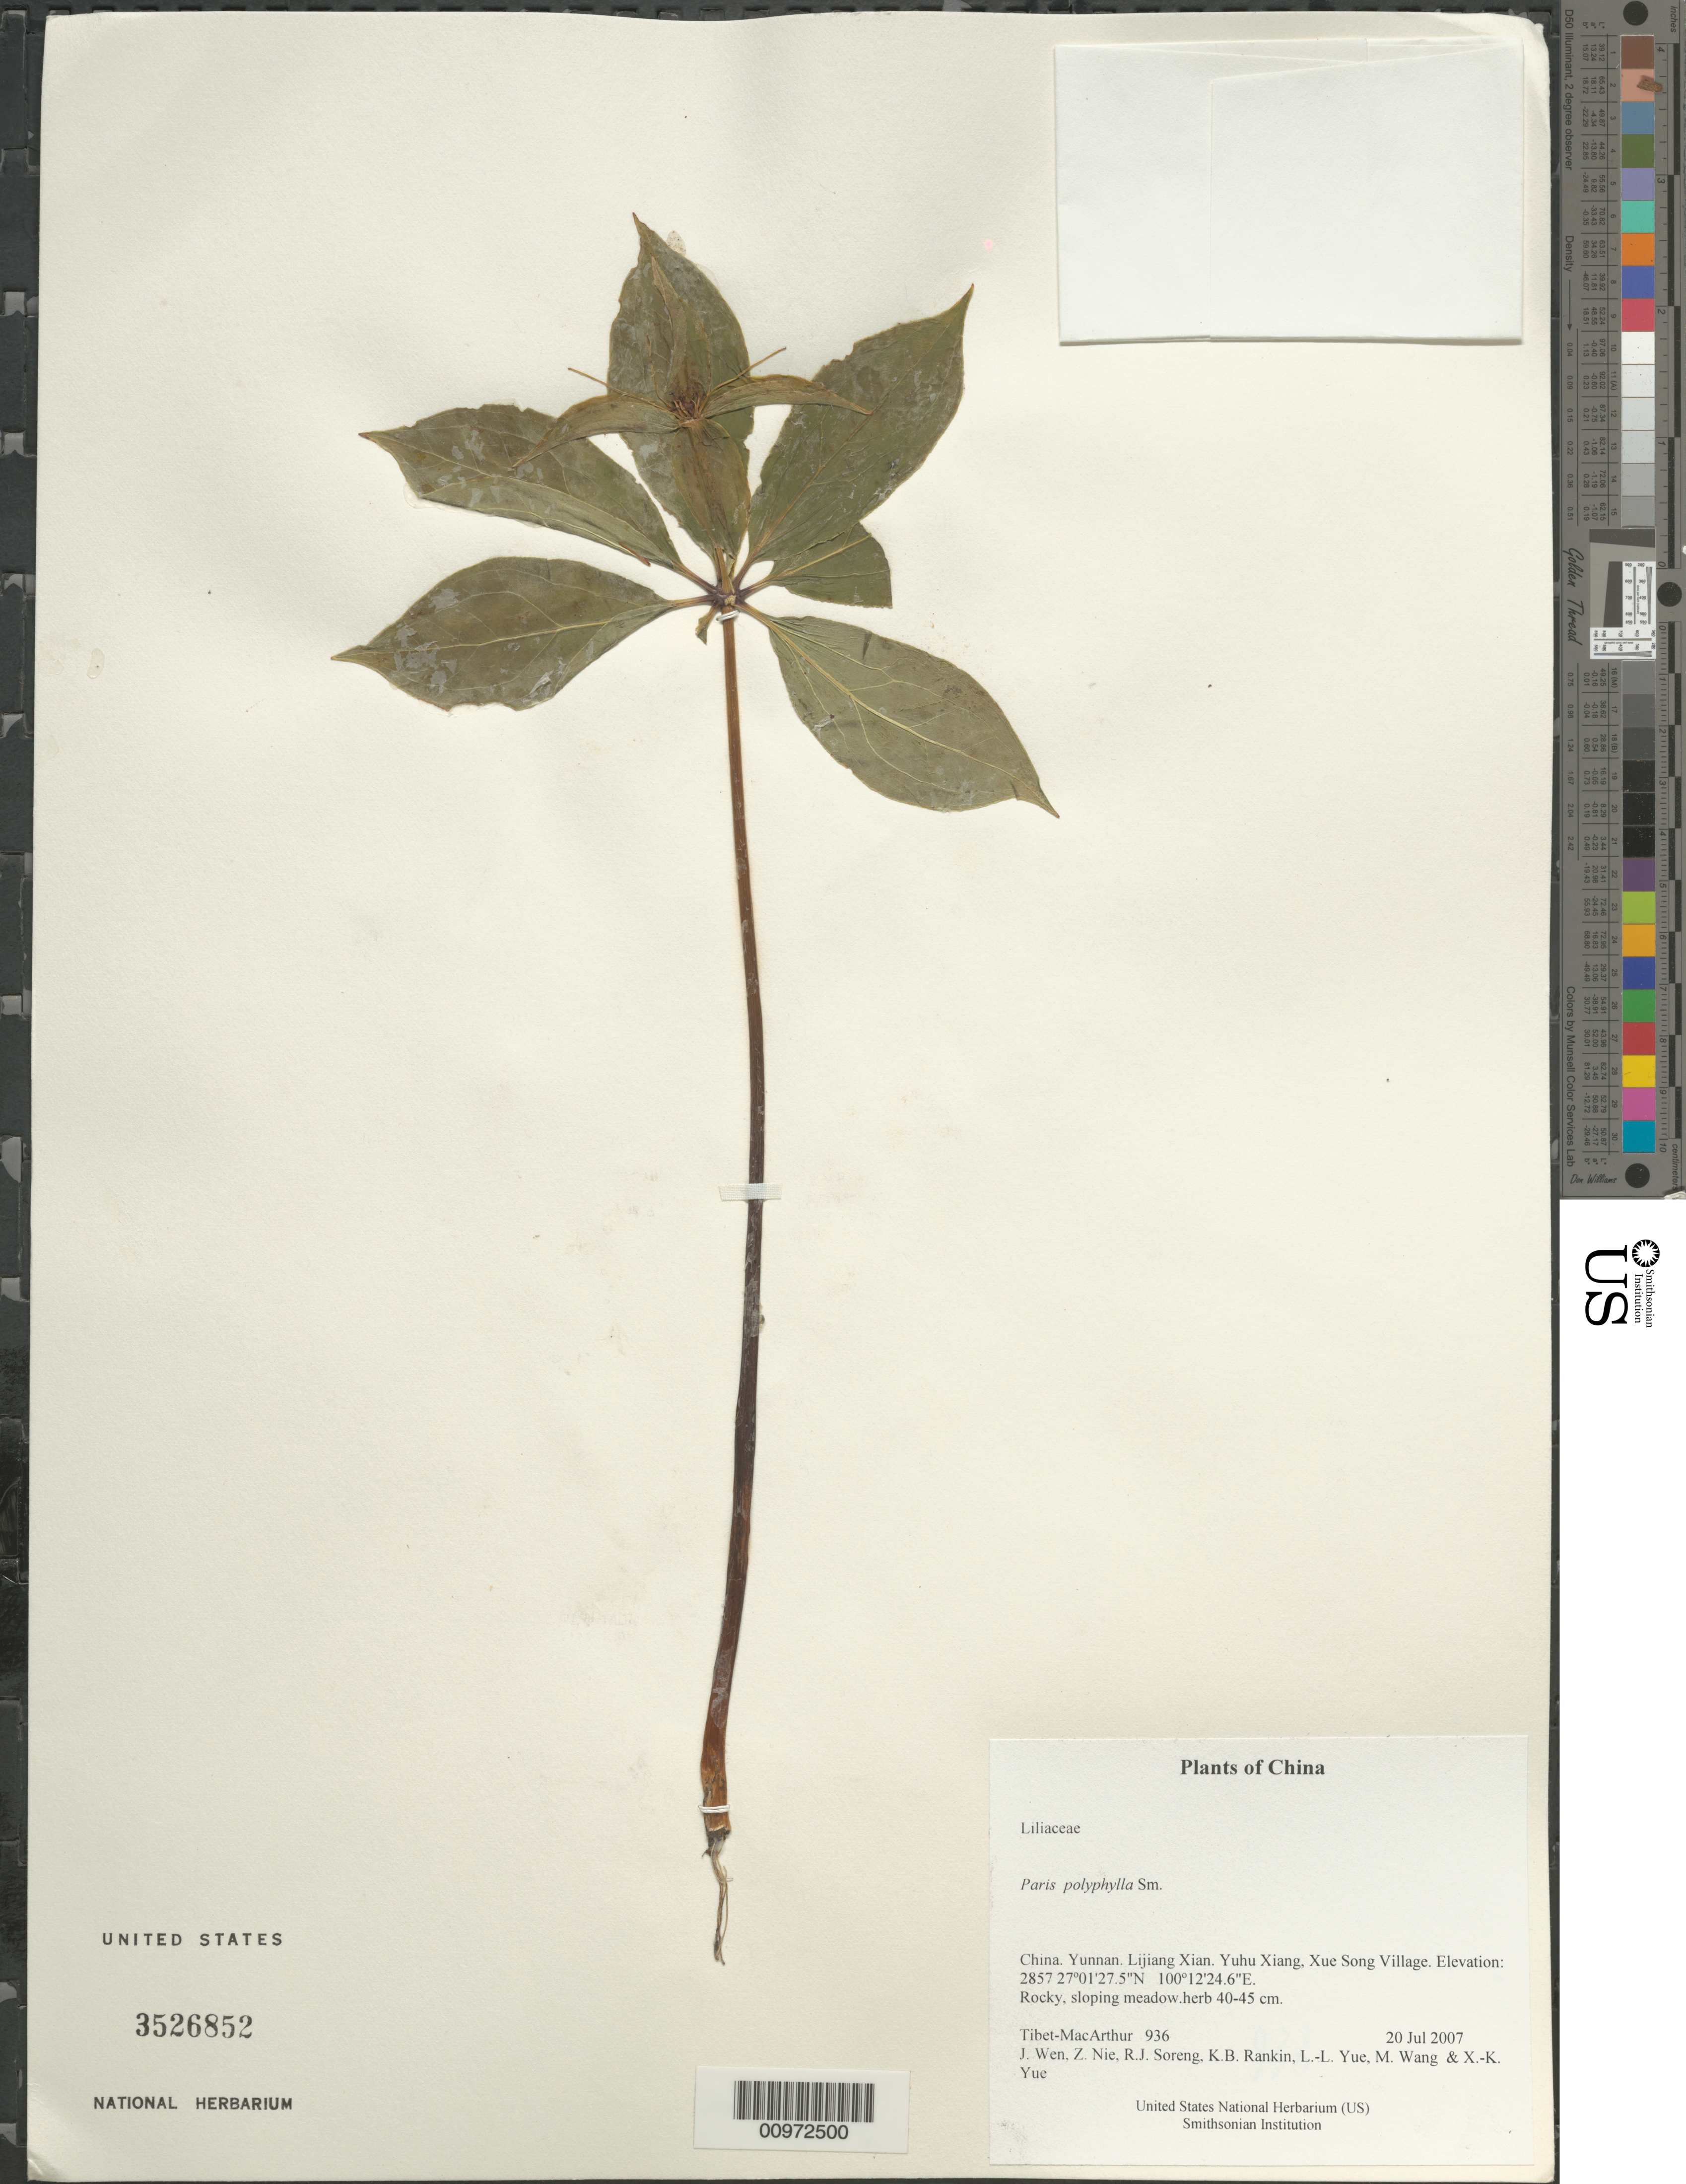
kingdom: Plantae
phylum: Tracheophyta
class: Liliopsida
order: Liliales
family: Melanthiaceae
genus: Paris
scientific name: Paris polyphylla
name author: Sm.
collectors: Tibet-MacArthur, J. Wen, Z. Nie, R. J. Soreng, K. Rankin, L. Yue, M. Wang & X. Yue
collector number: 936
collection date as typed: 20 Jul 2007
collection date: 2007-07-20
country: China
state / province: Yunnan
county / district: Lijiang Xian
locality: Yuhu Xiang, Xue Song Village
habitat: Rocky, sloping meadow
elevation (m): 2857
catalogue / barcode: US 3526852